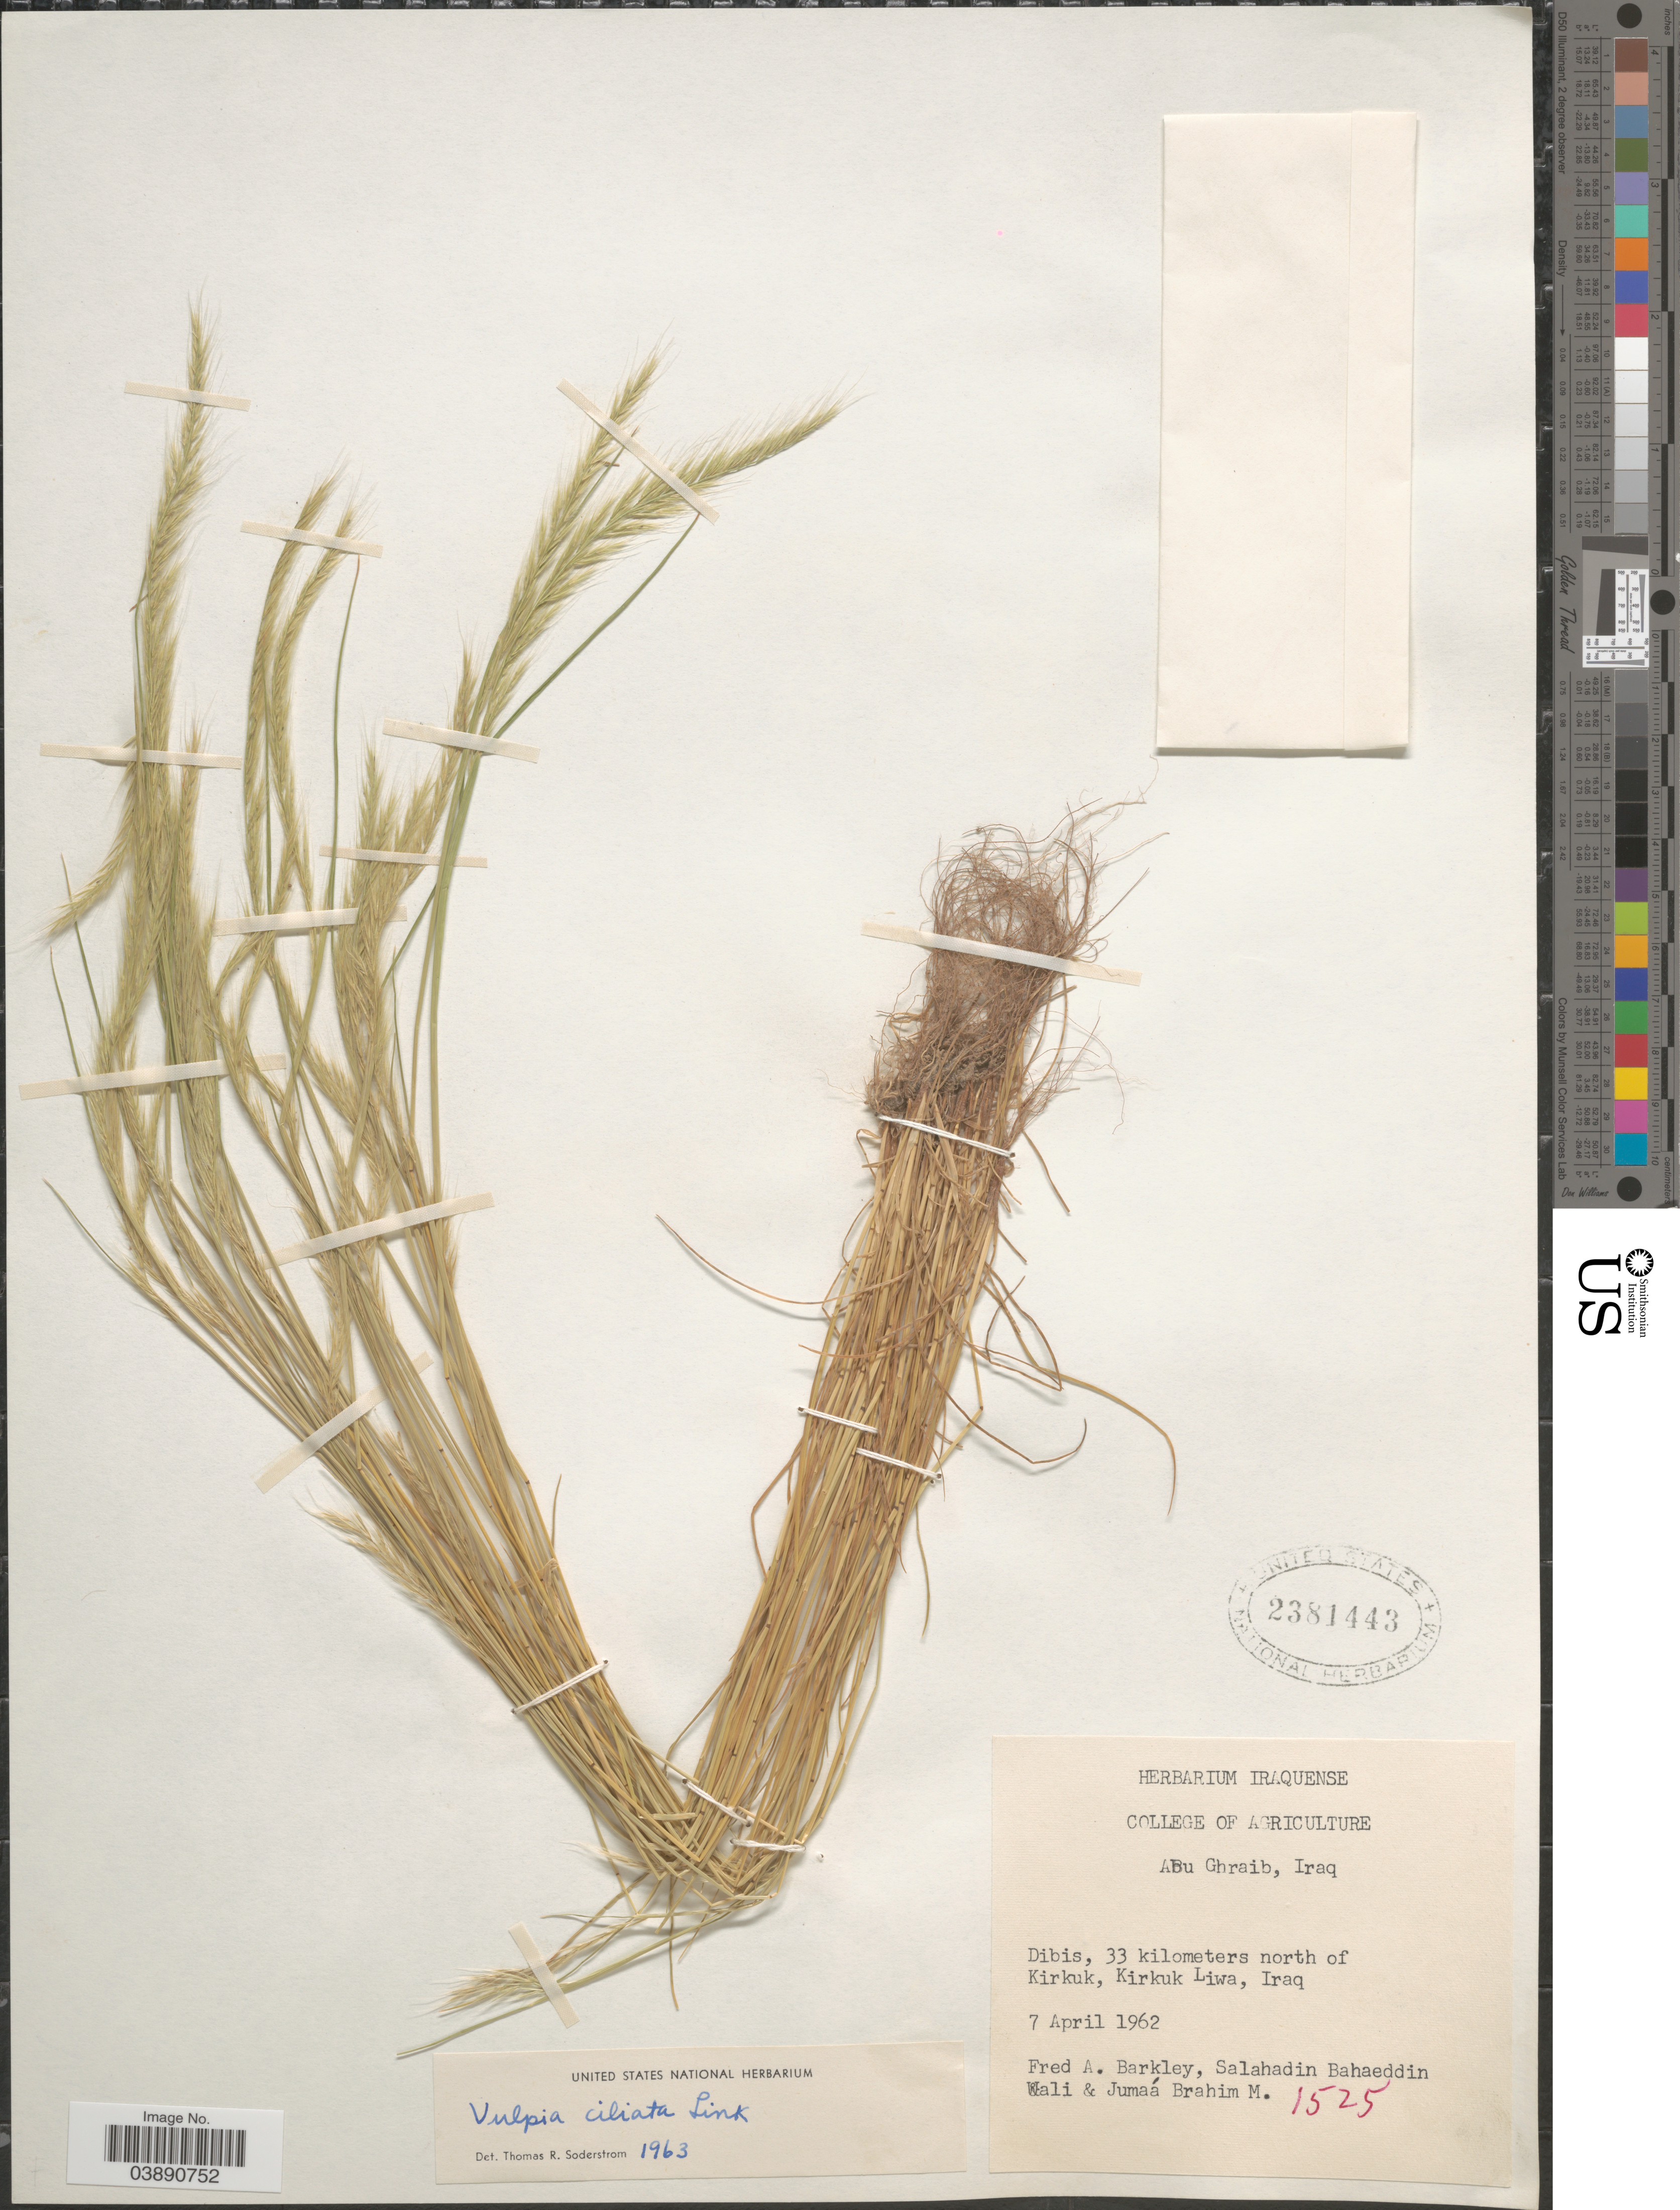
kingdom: Plantae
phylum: Tracheophyta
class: Liliopsida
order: Poales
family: Poaceae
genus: Festuca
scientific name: Festuca ambigua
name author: Le Gall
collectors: F. A. Barkley, S. Bahaeddin, Wali & Brahim M., J.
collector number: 1525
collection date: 1962-04-07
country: Iraq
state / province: Kirkūk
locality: Dibis, 33 kilometers north of Kirkuk, Kirkuk Liwa.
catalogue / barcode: US 2381443